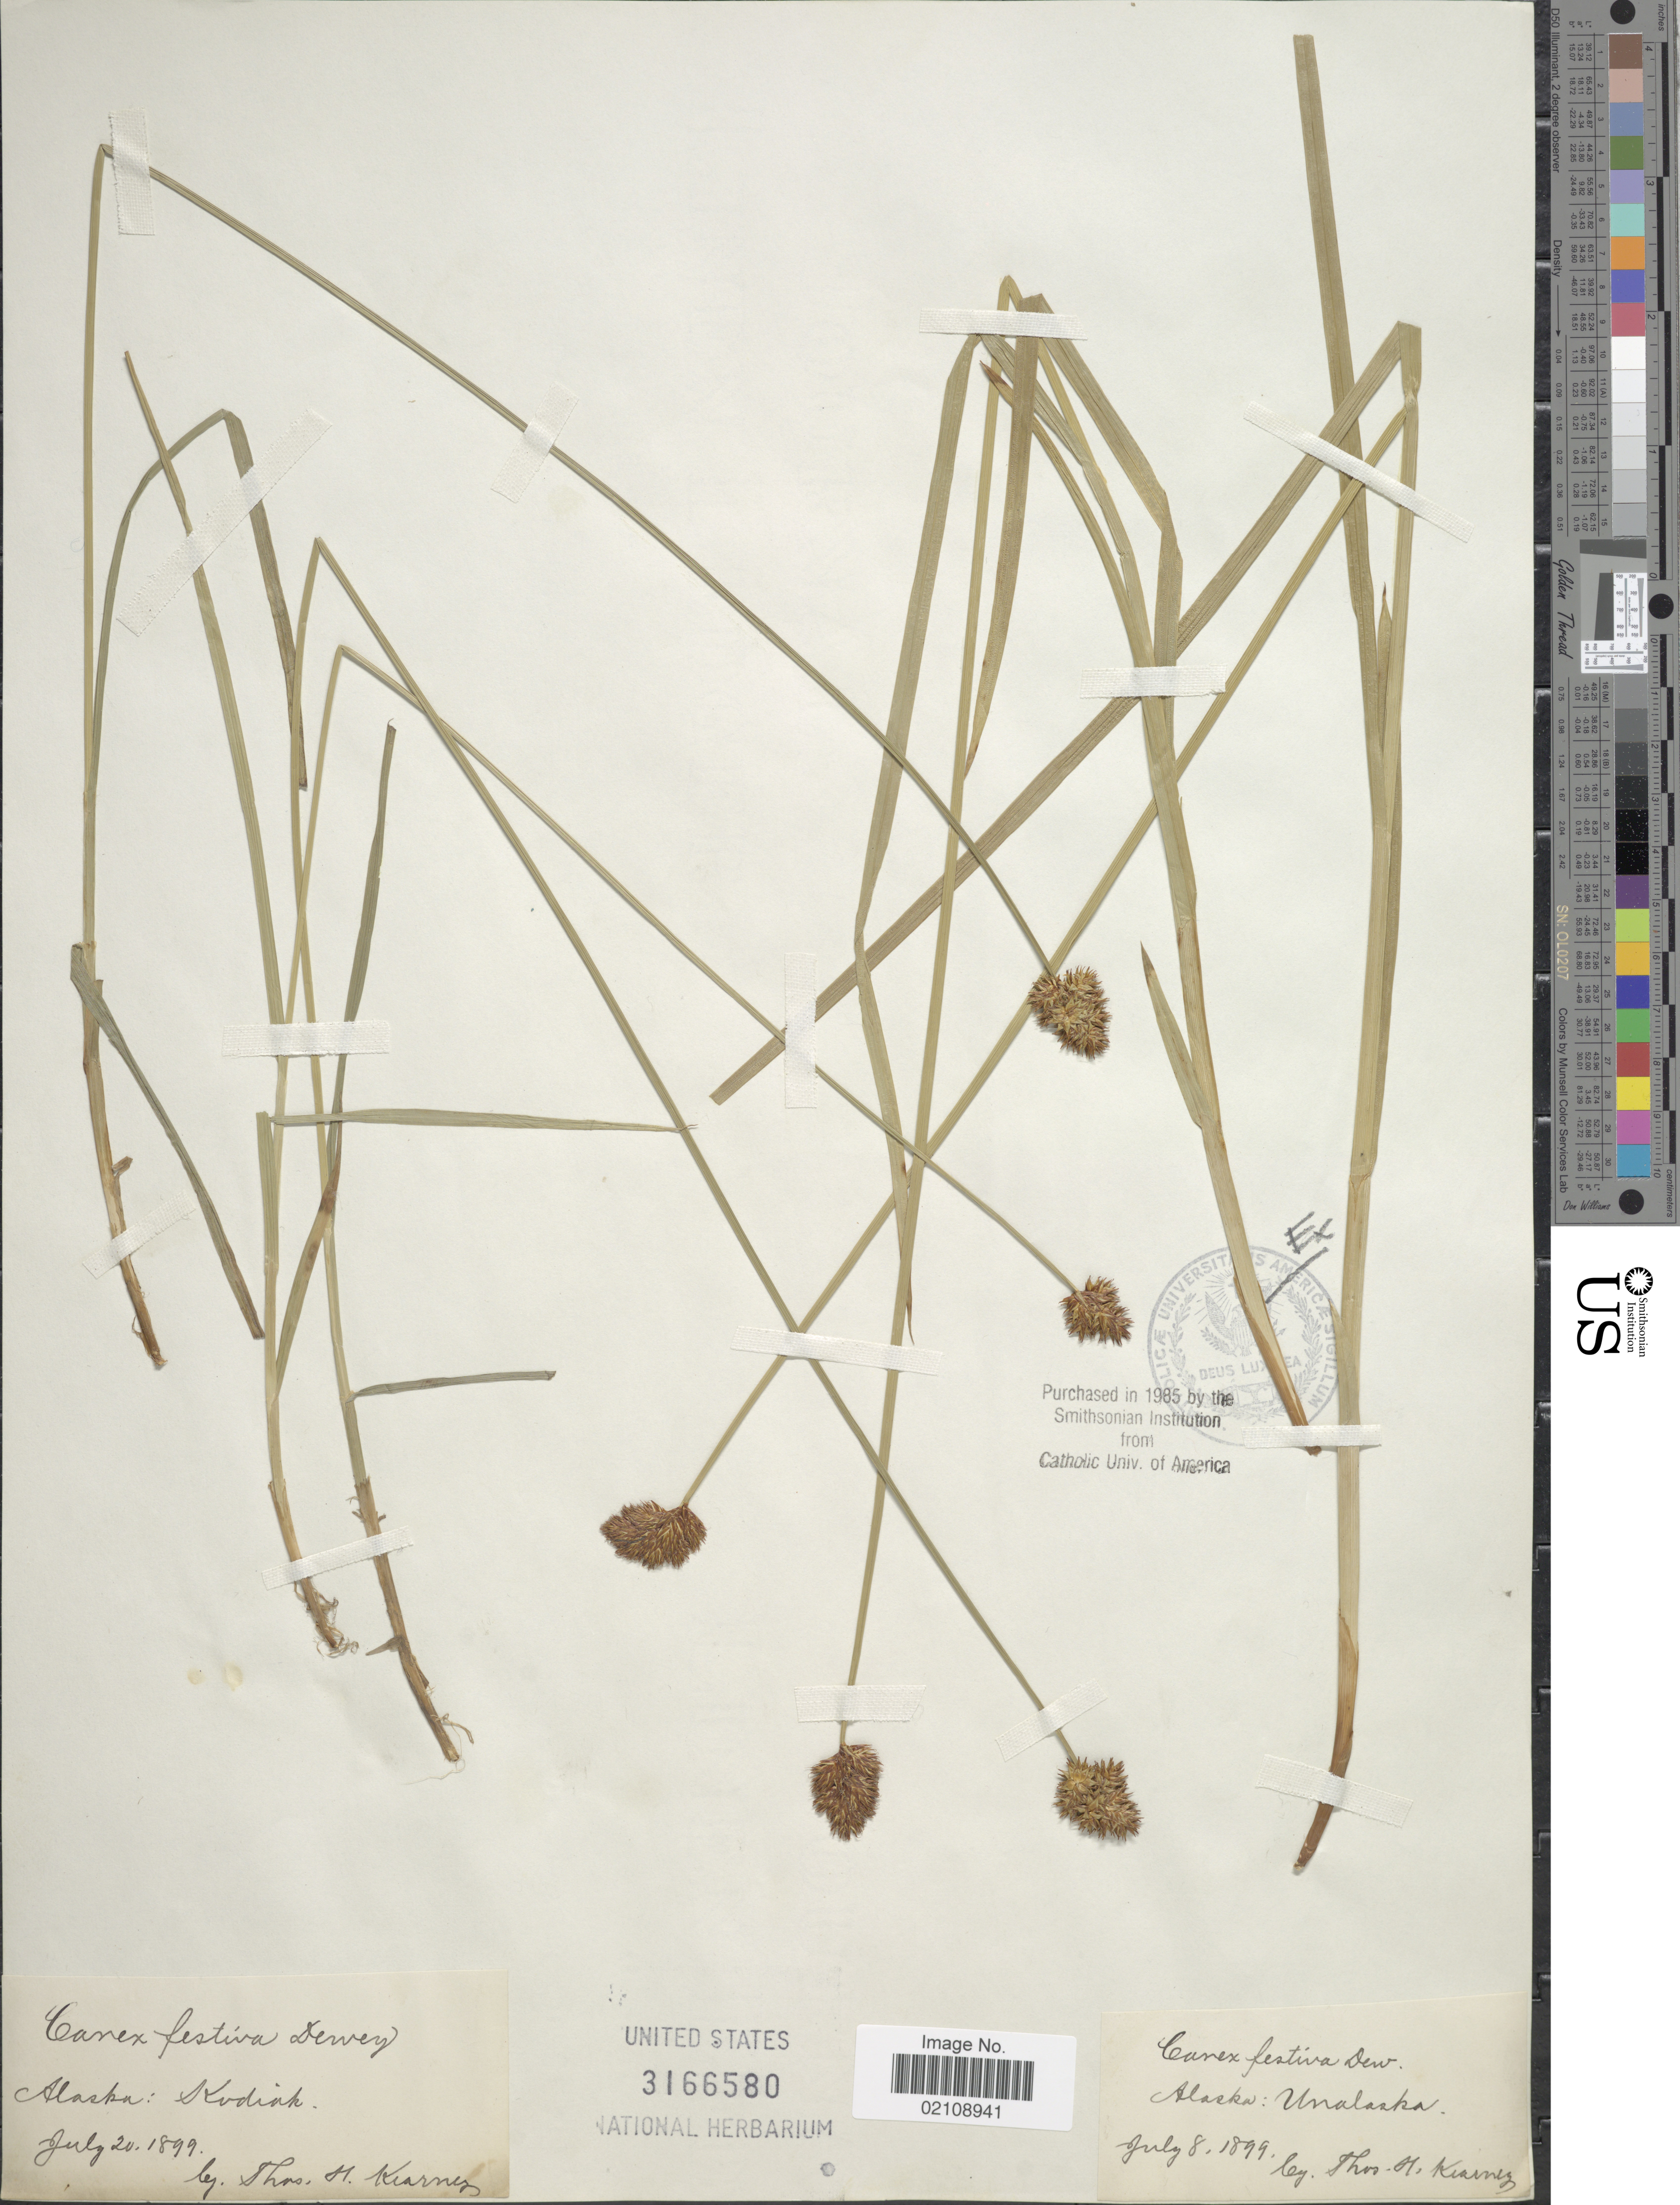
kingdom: Plantae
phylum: Tracheophyta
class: Liliopsida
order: Poales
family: Cyperaceae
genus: Carex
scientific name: Carex pachystachya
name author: Cham. ex Steud.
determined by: Strong, Mark T., (BOT), Smithsonian Institution - National Museum of Natural History (UNITED STATES)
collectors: T. H. Kearney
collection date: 1899-07-20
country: United States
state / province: Alaska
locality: Kodiak: Unalaska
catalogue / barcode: US 3166580